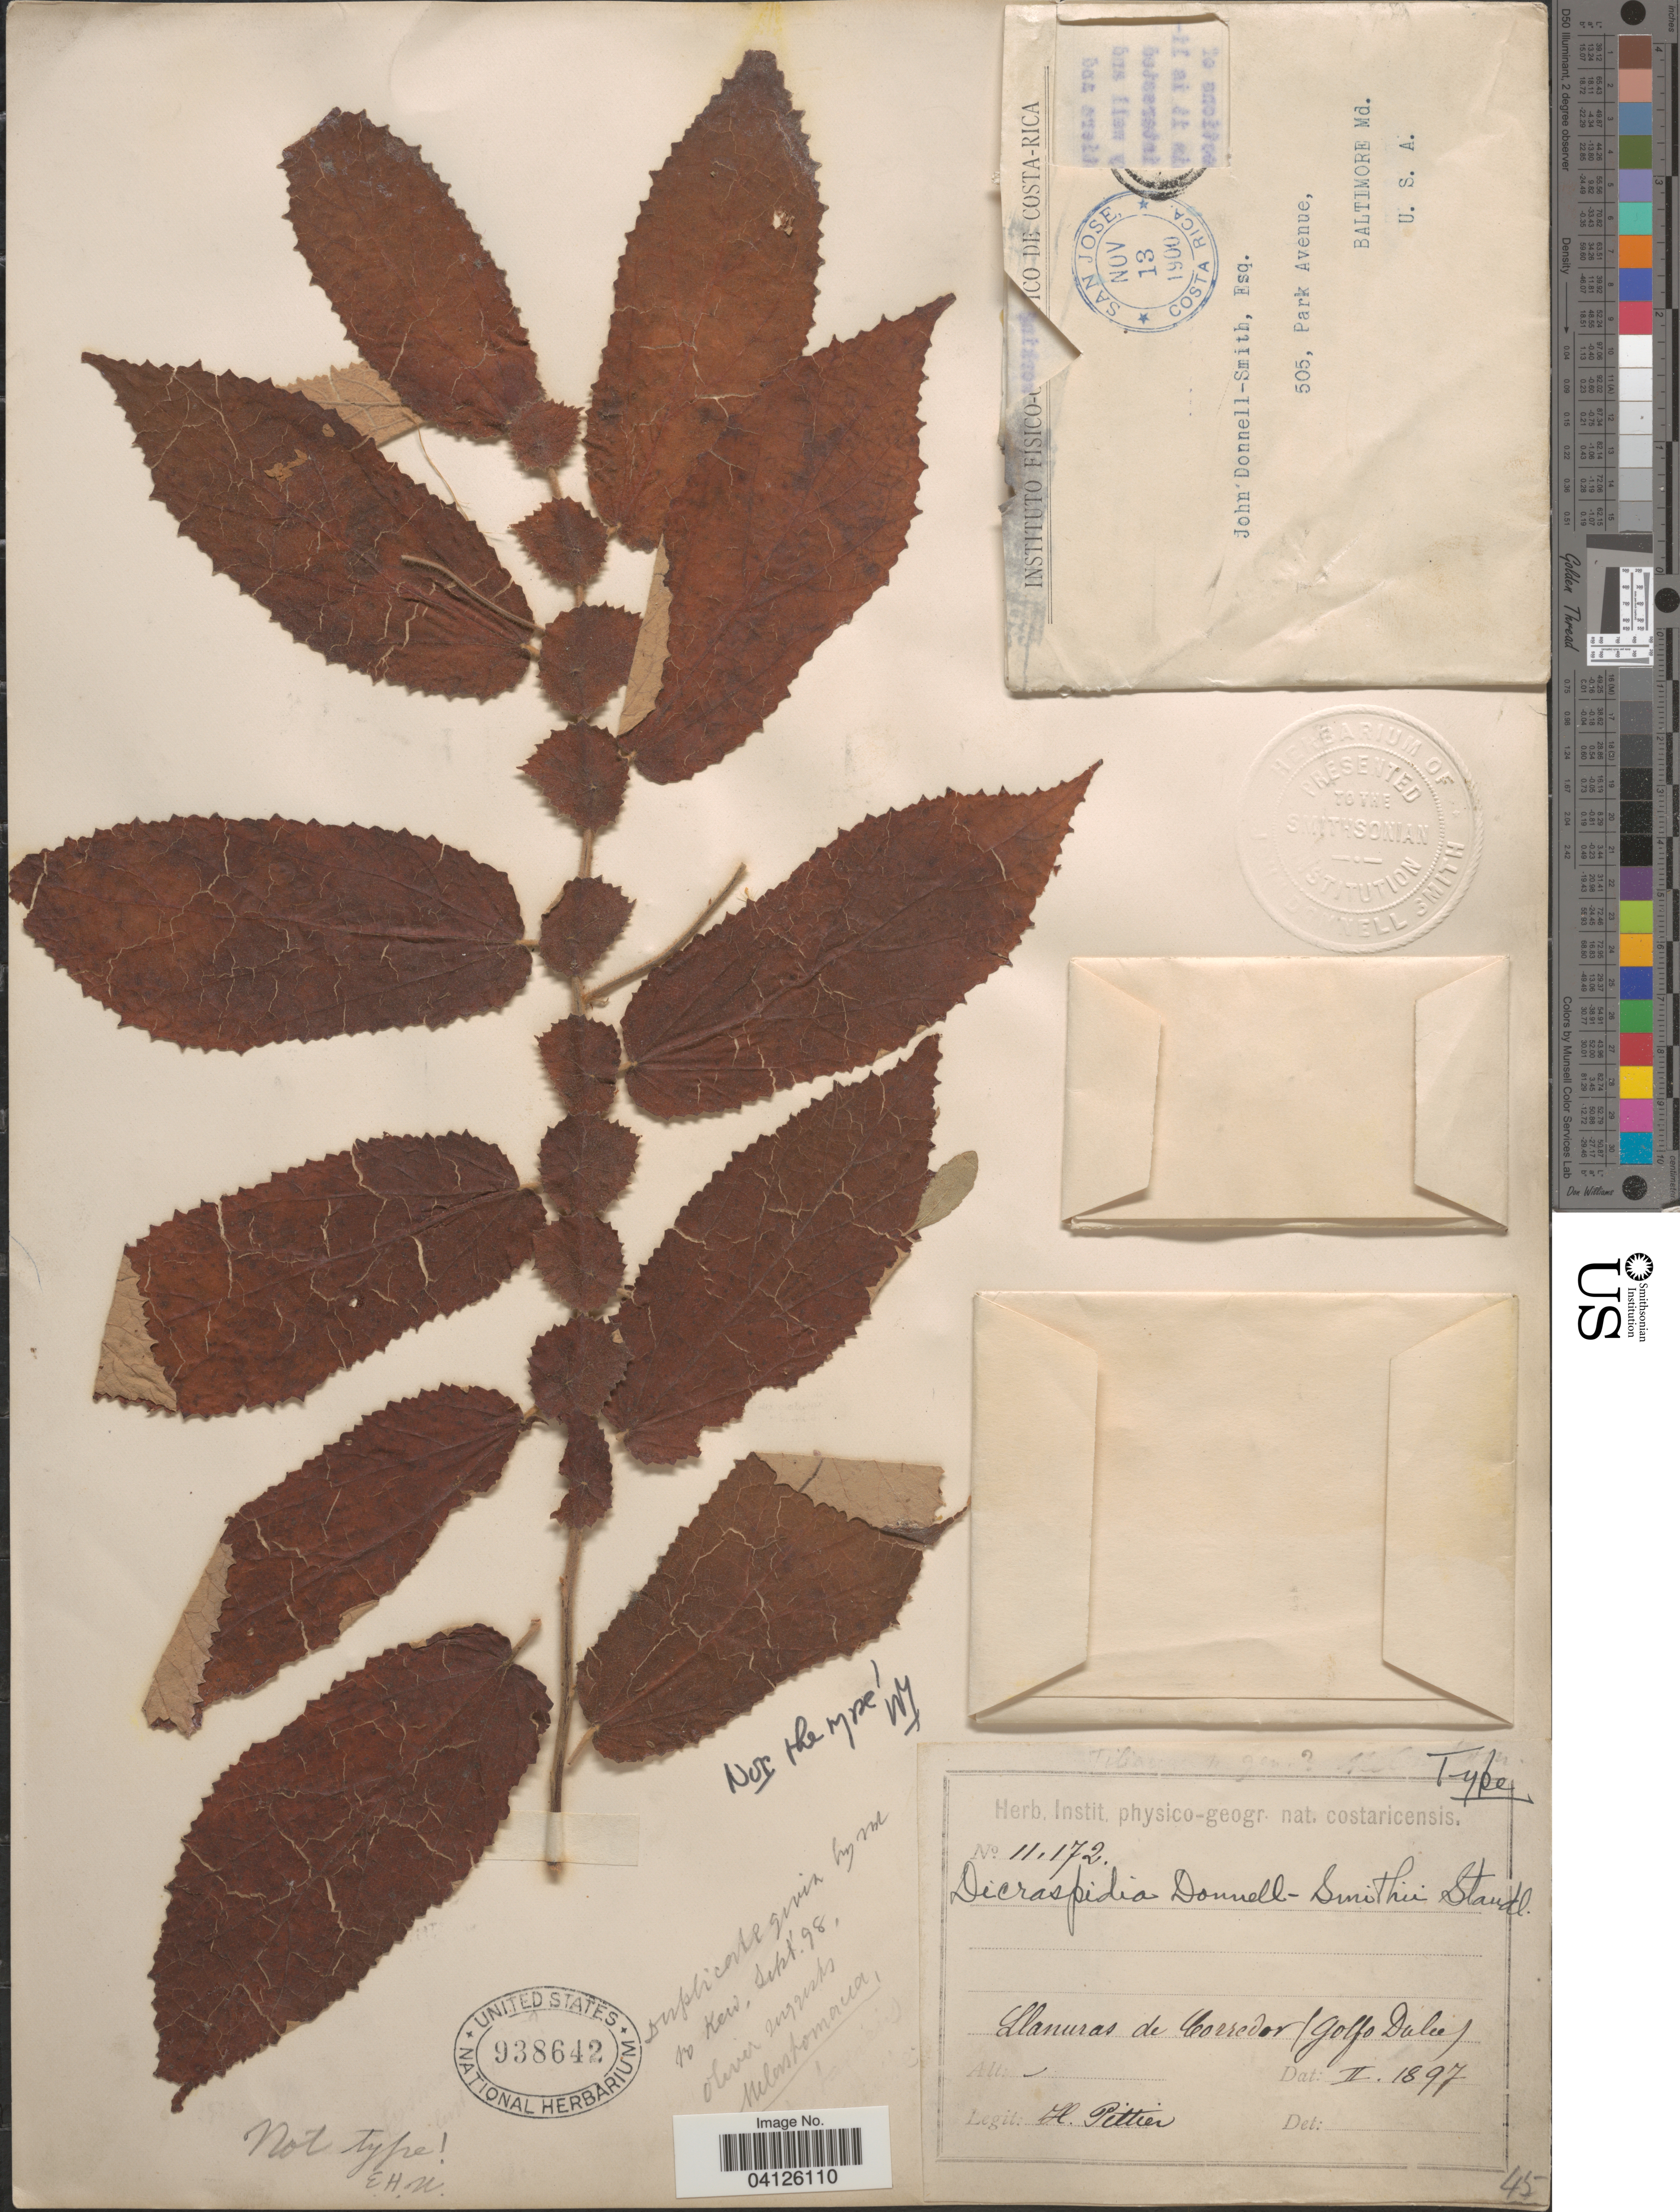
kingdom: Plantae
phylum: Tracheophyta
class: Magnoliopsida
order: Malvales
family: Muntingiaceae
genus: Dicraspidia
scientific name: Dicraspidia donnell-smithii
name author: Standl.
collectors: H. F. Pittier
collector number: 11.172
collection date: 1897-02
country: Costa Rica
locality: Llanuras de Corredor (Golfo Dulce).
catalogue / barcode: US 938642